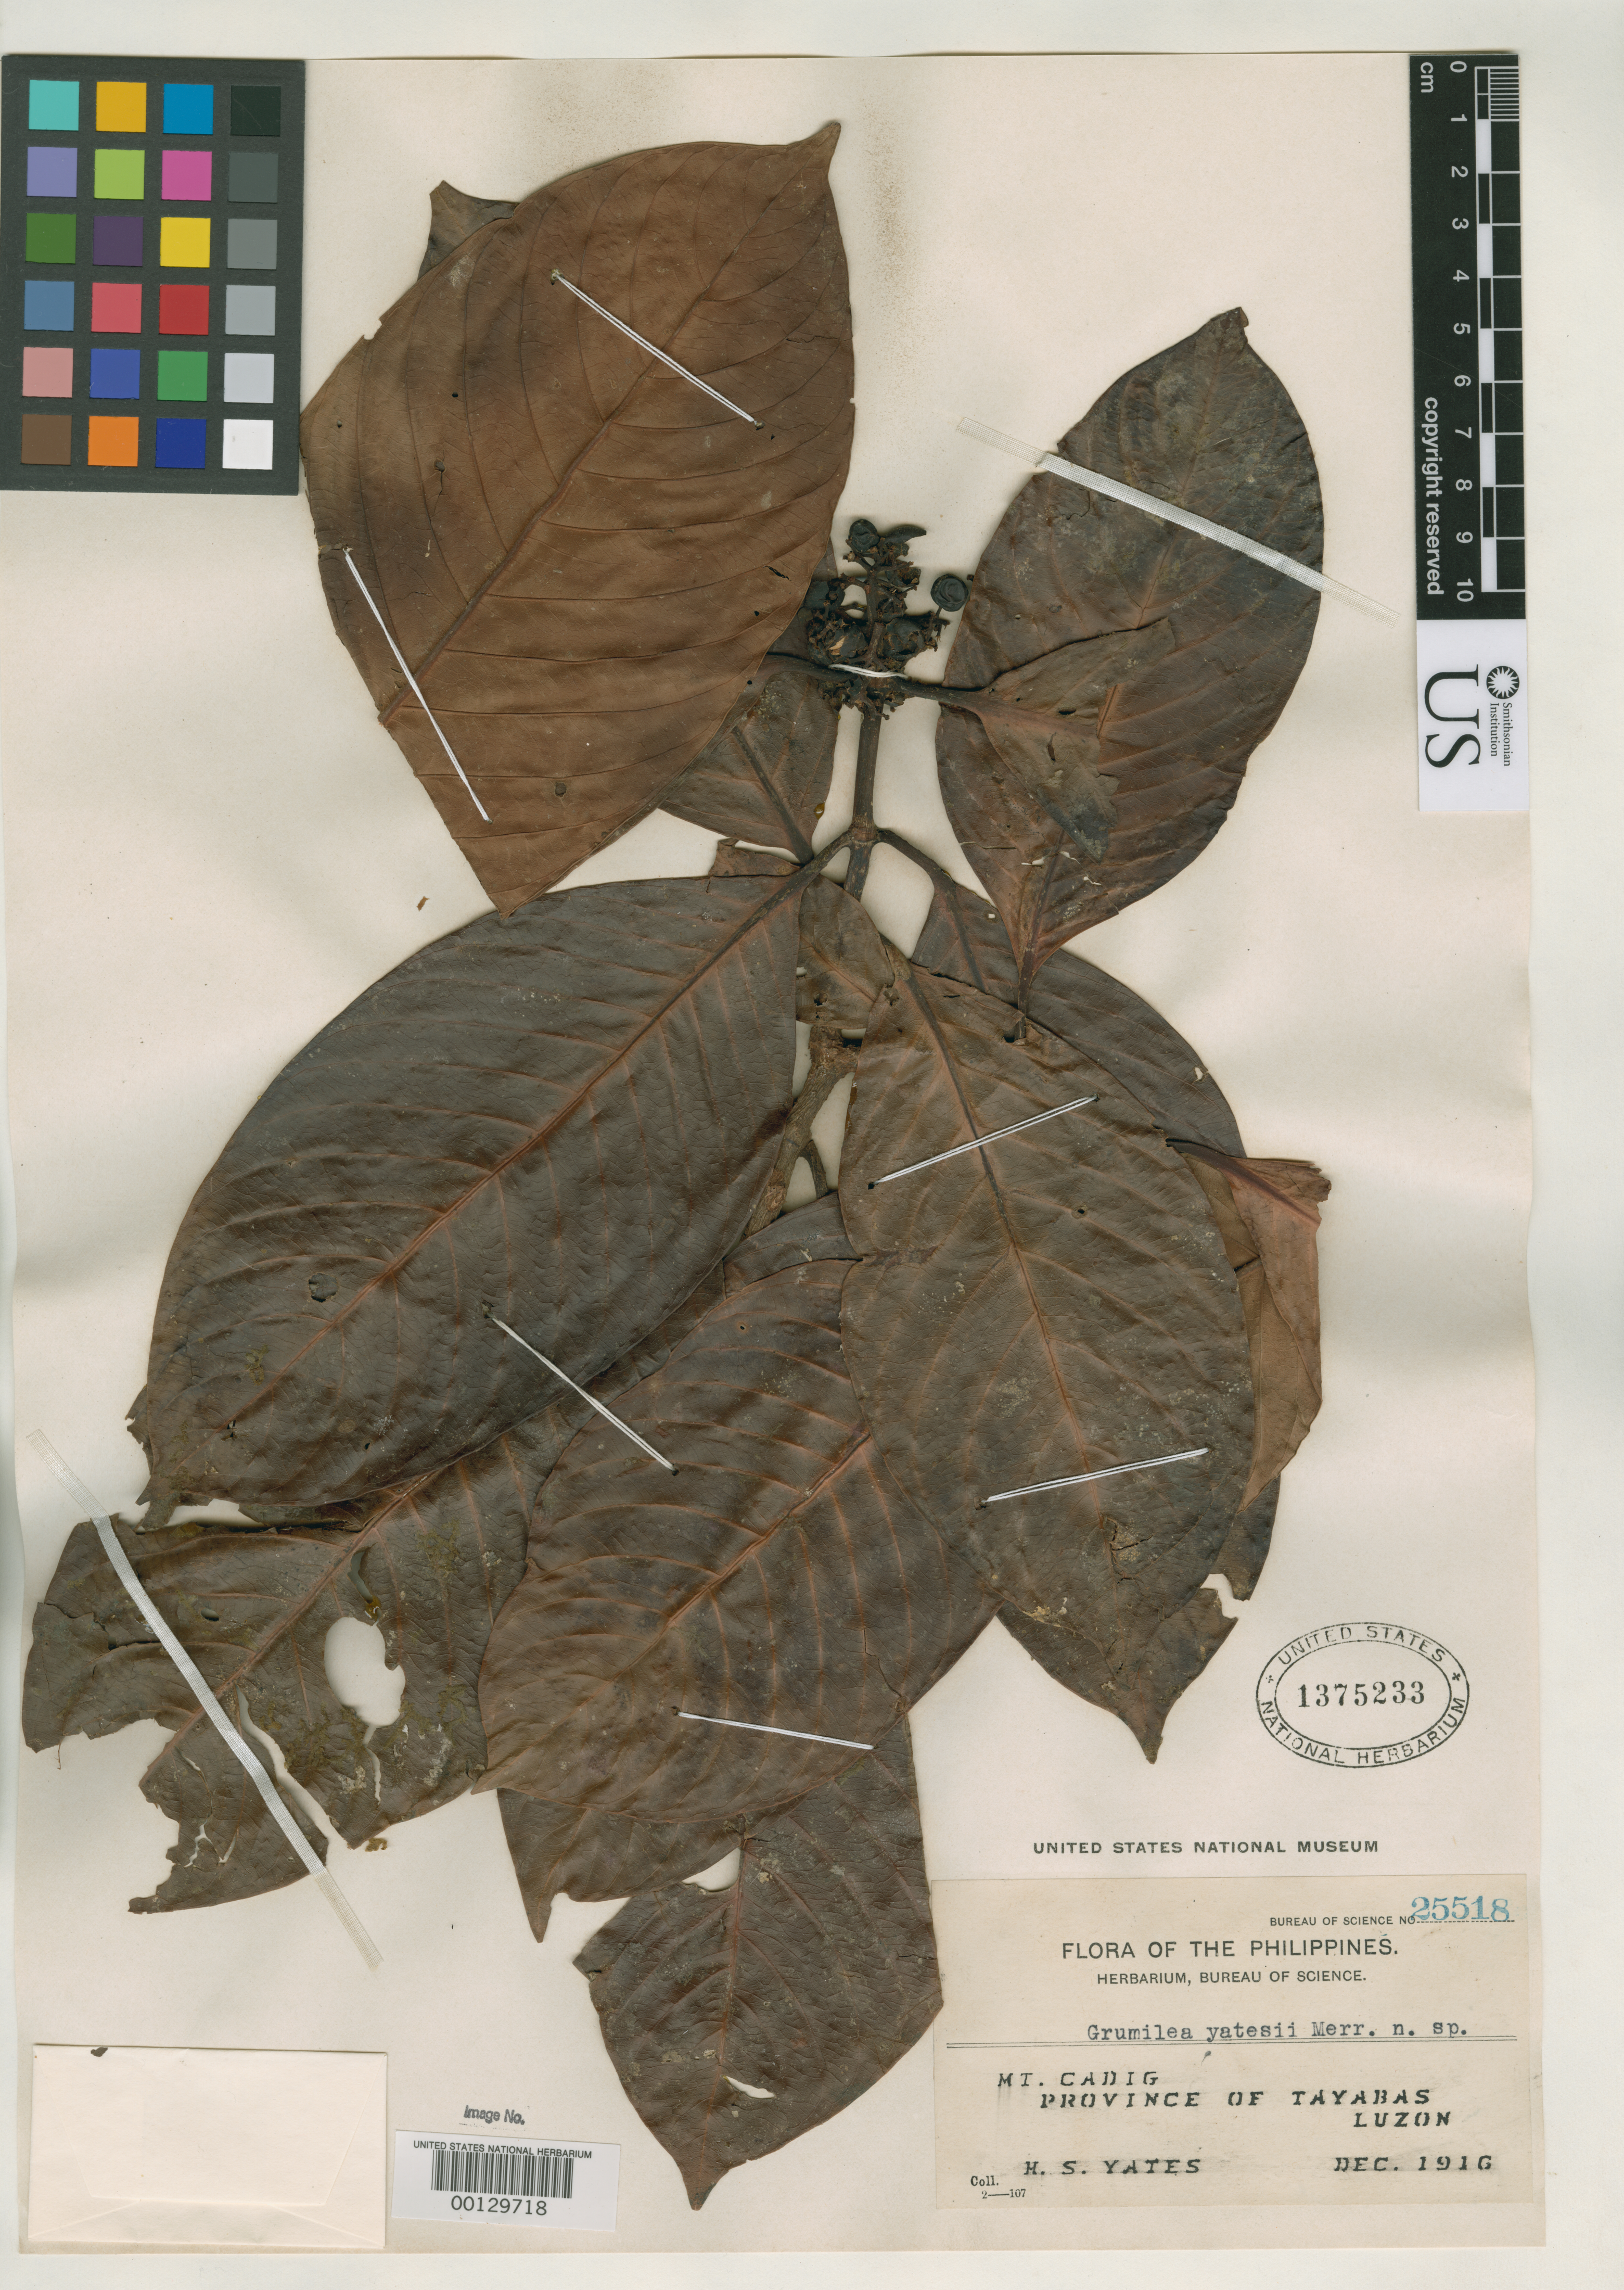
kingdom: Plantae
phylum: Tracheophyta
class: Magnoliopsida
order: Gentianales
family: Rubiaceae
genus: Grumilea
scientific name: Grumilea yatesii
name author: Merr.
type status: Isotype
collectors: H. S. Yates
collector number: Bur. Sci. 25518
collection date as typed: Dec 1916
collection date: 1916-12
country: Philippines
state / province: Calabarzon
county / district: Quezon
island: Luzon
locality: Mt. Cadig.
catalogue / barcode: US 1375233